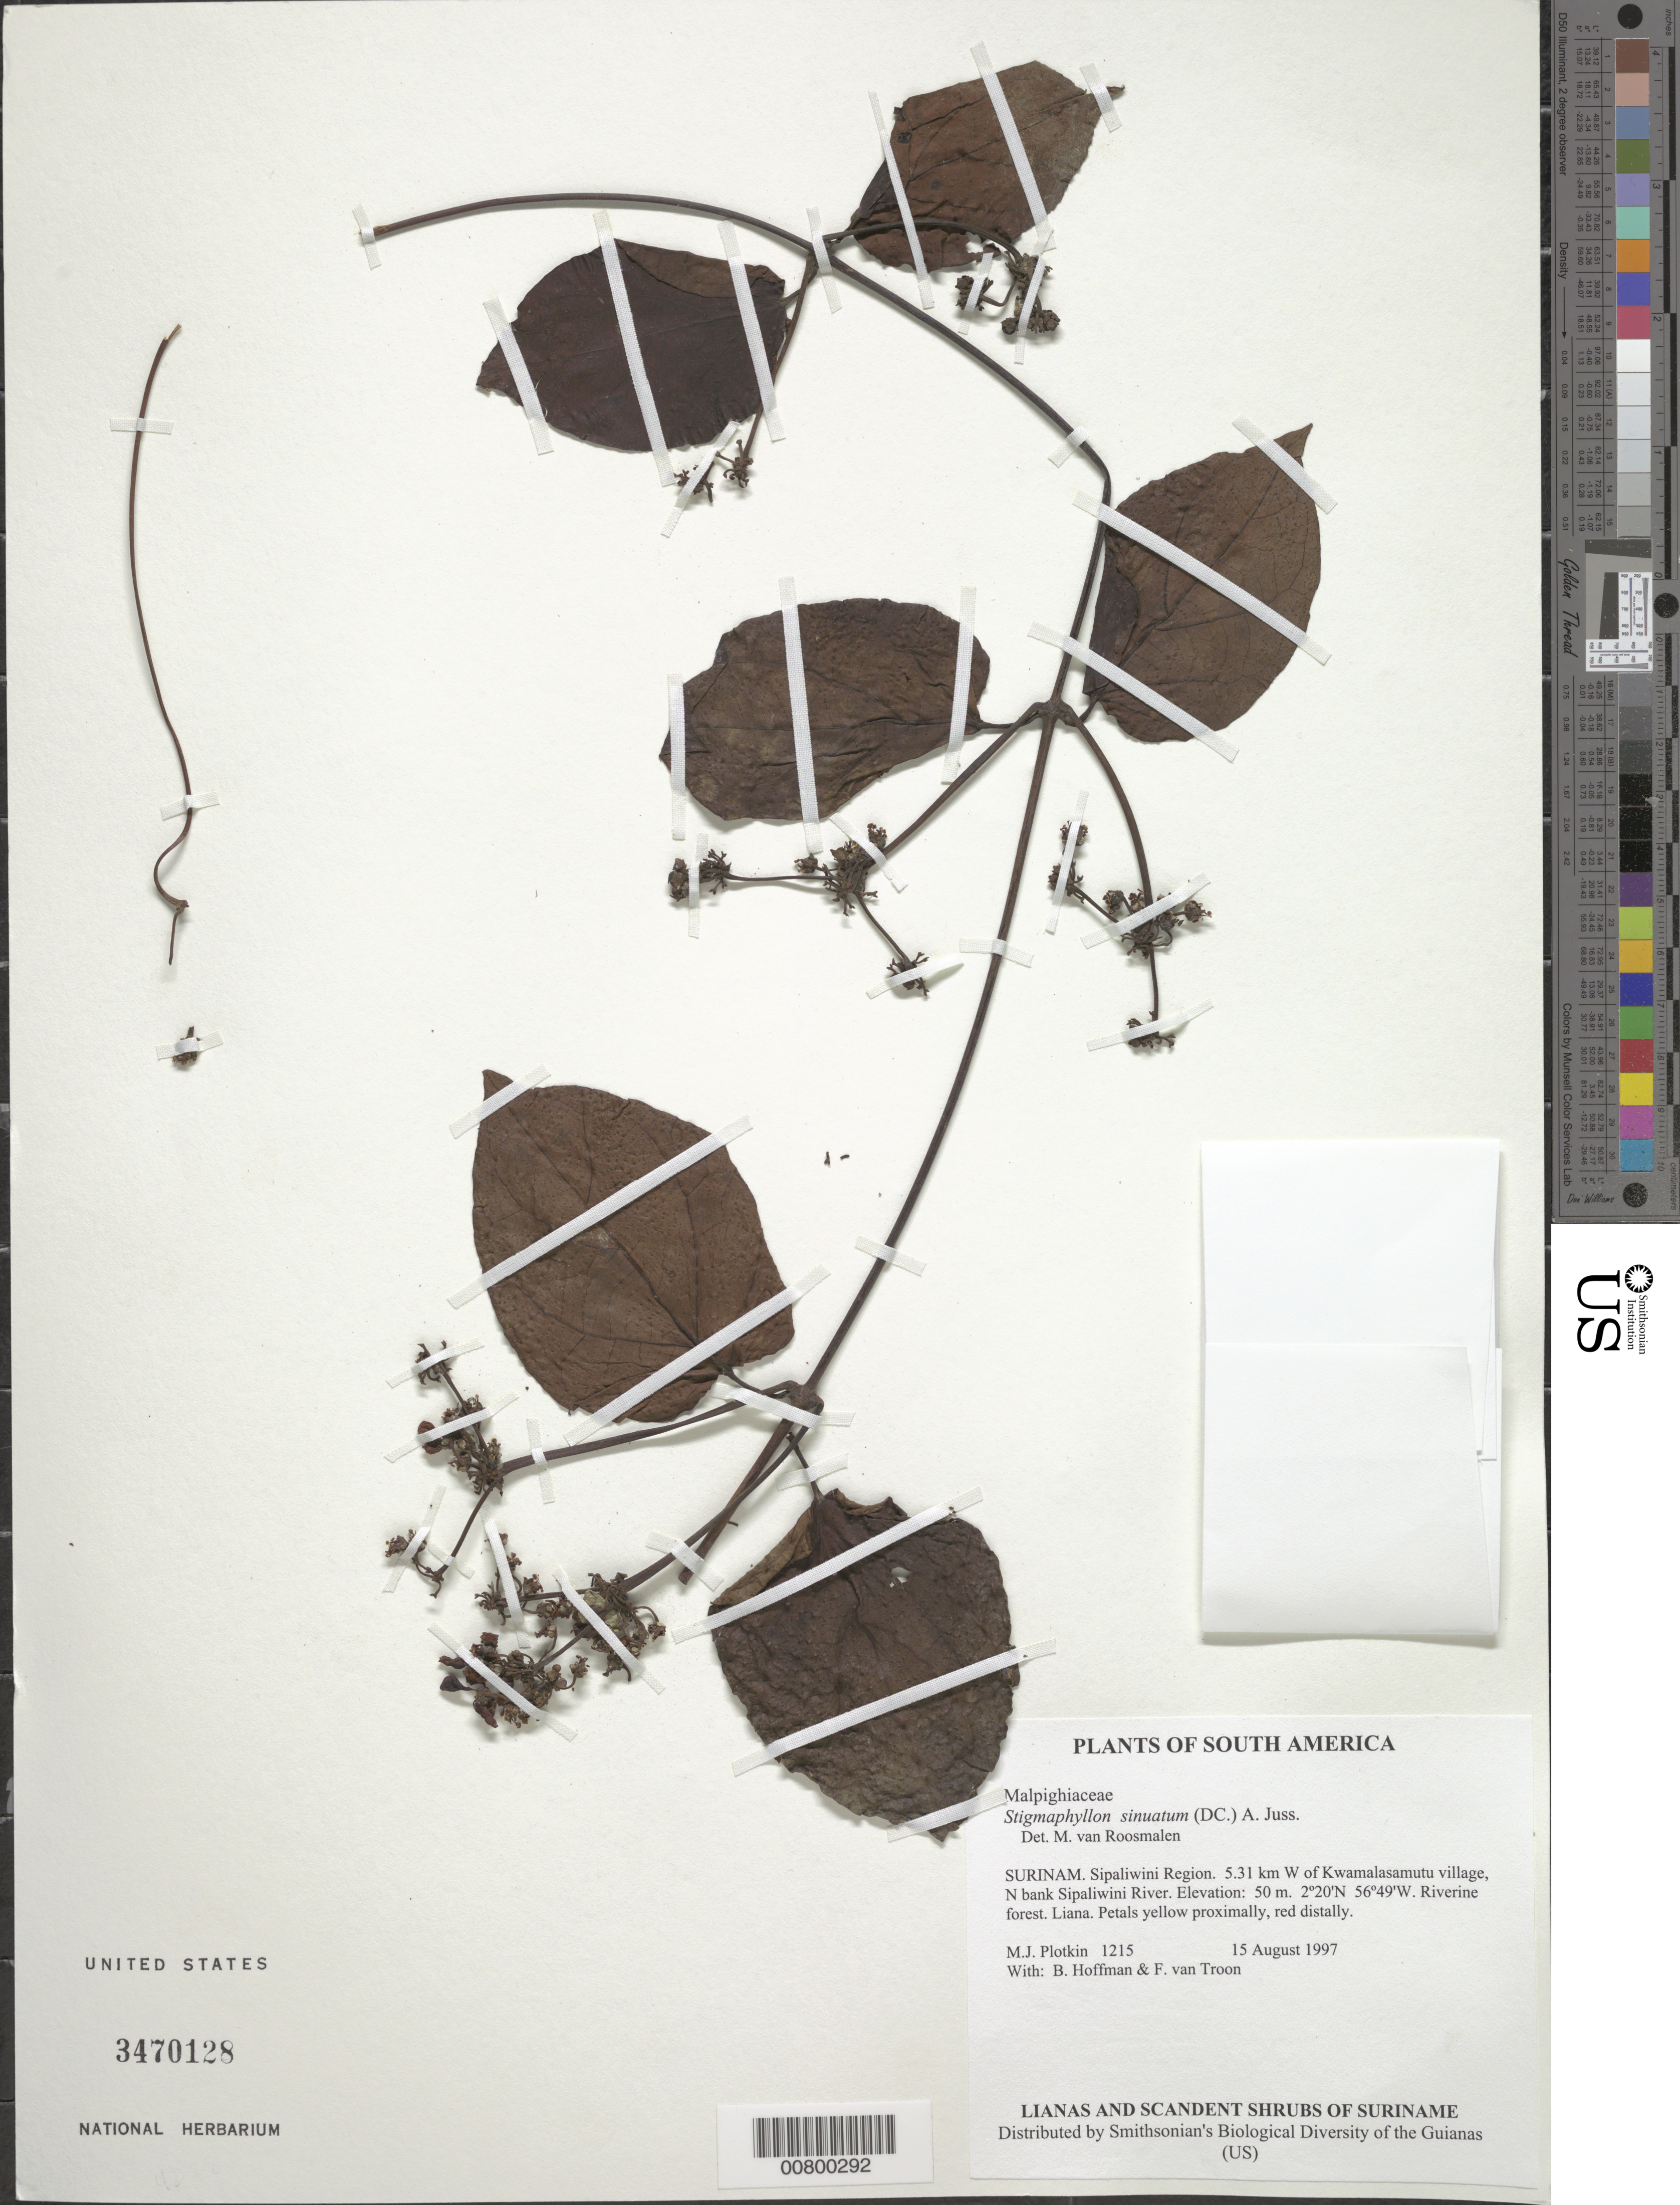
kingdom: Plantae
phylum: Tracheophyta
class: Magnoliopsida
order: Malpighiales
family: Malpighiaceae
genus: Stigmaphyllon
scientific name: Stigmaphyllon sinuatum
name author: (DC.) A. Juss.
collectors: M. Plotkin, B. Hoffman & F. Van Troon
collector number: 1215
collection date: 1997-08-15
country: Suriname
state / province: Sipaliwini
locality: Sipaliwini Region. 5.31 km W of Kwamalasamutu village, N bank Sipaliwini River.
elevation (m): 50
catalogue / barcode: US 3470128